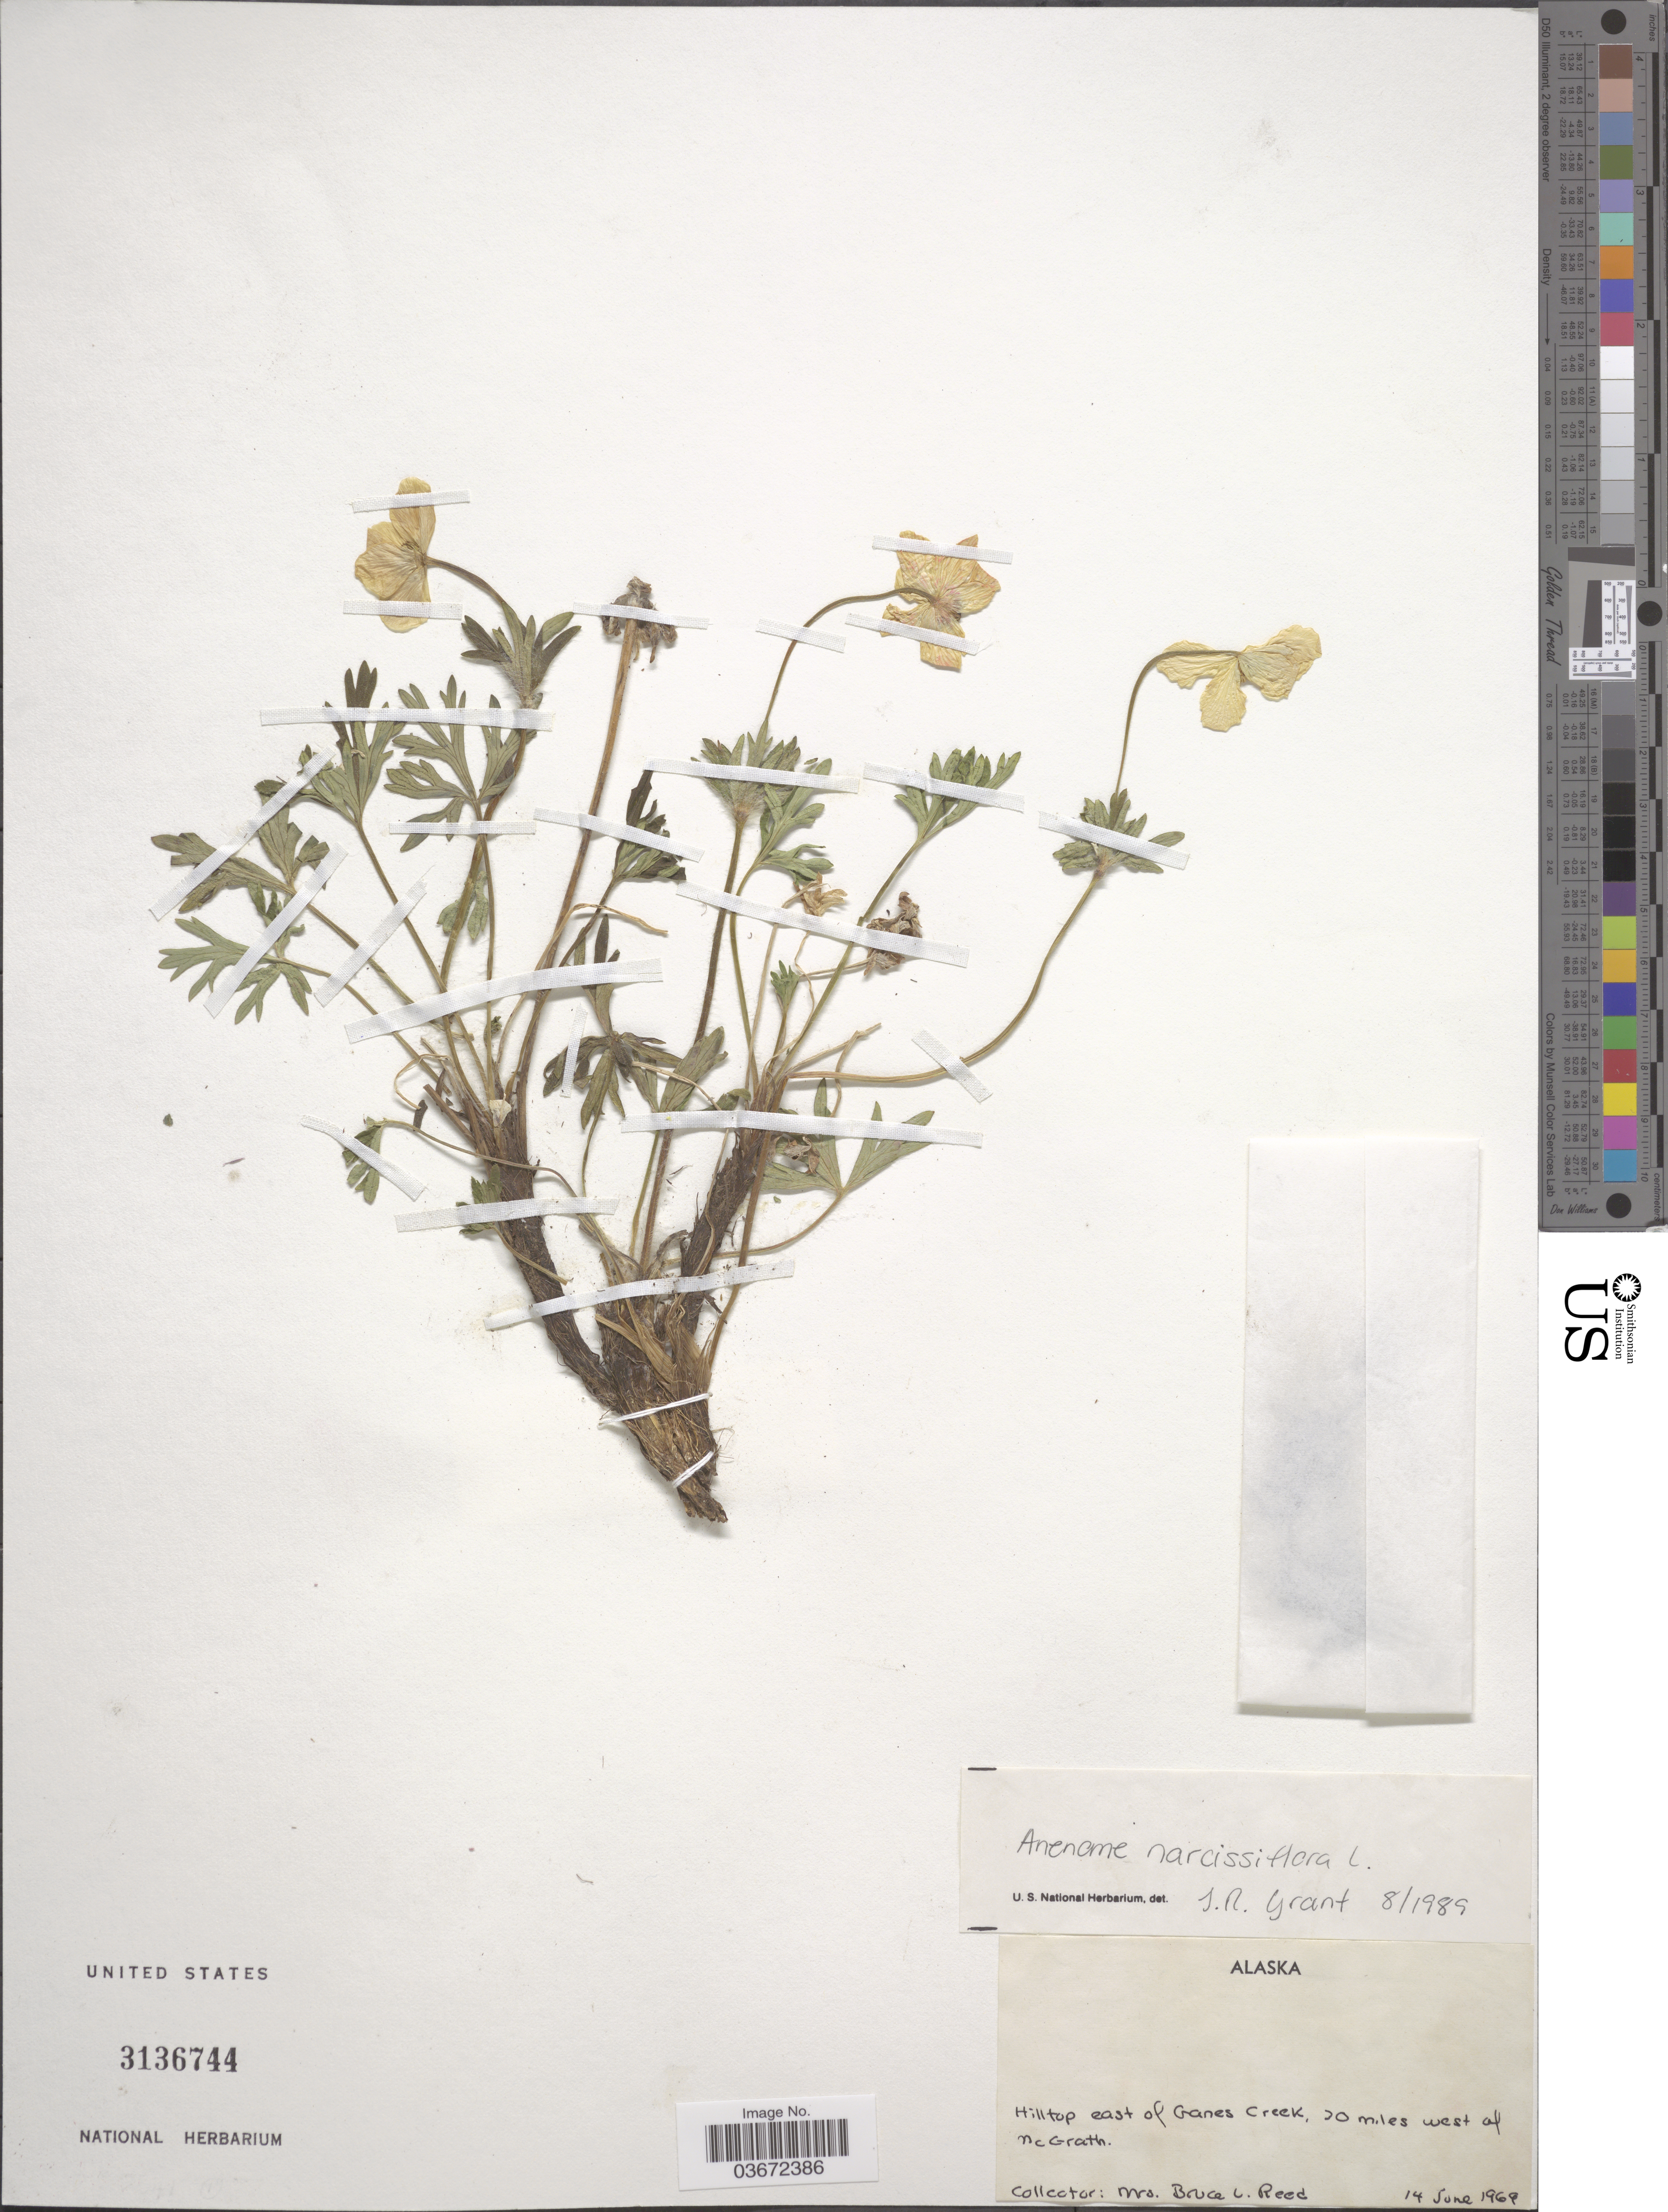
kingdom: Plantae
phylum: Tracheophyta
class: Magnoliopsida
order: Ranunculales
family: Ranunculaceae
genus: Anemone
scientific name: Anemone narcissiflora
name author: L.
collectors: B. Reed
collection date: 1969-06-14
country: United States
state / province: Alaska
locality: Hilltop east of Ganes Creek, 20 miles west of McGrath.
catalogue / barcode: US 3136744